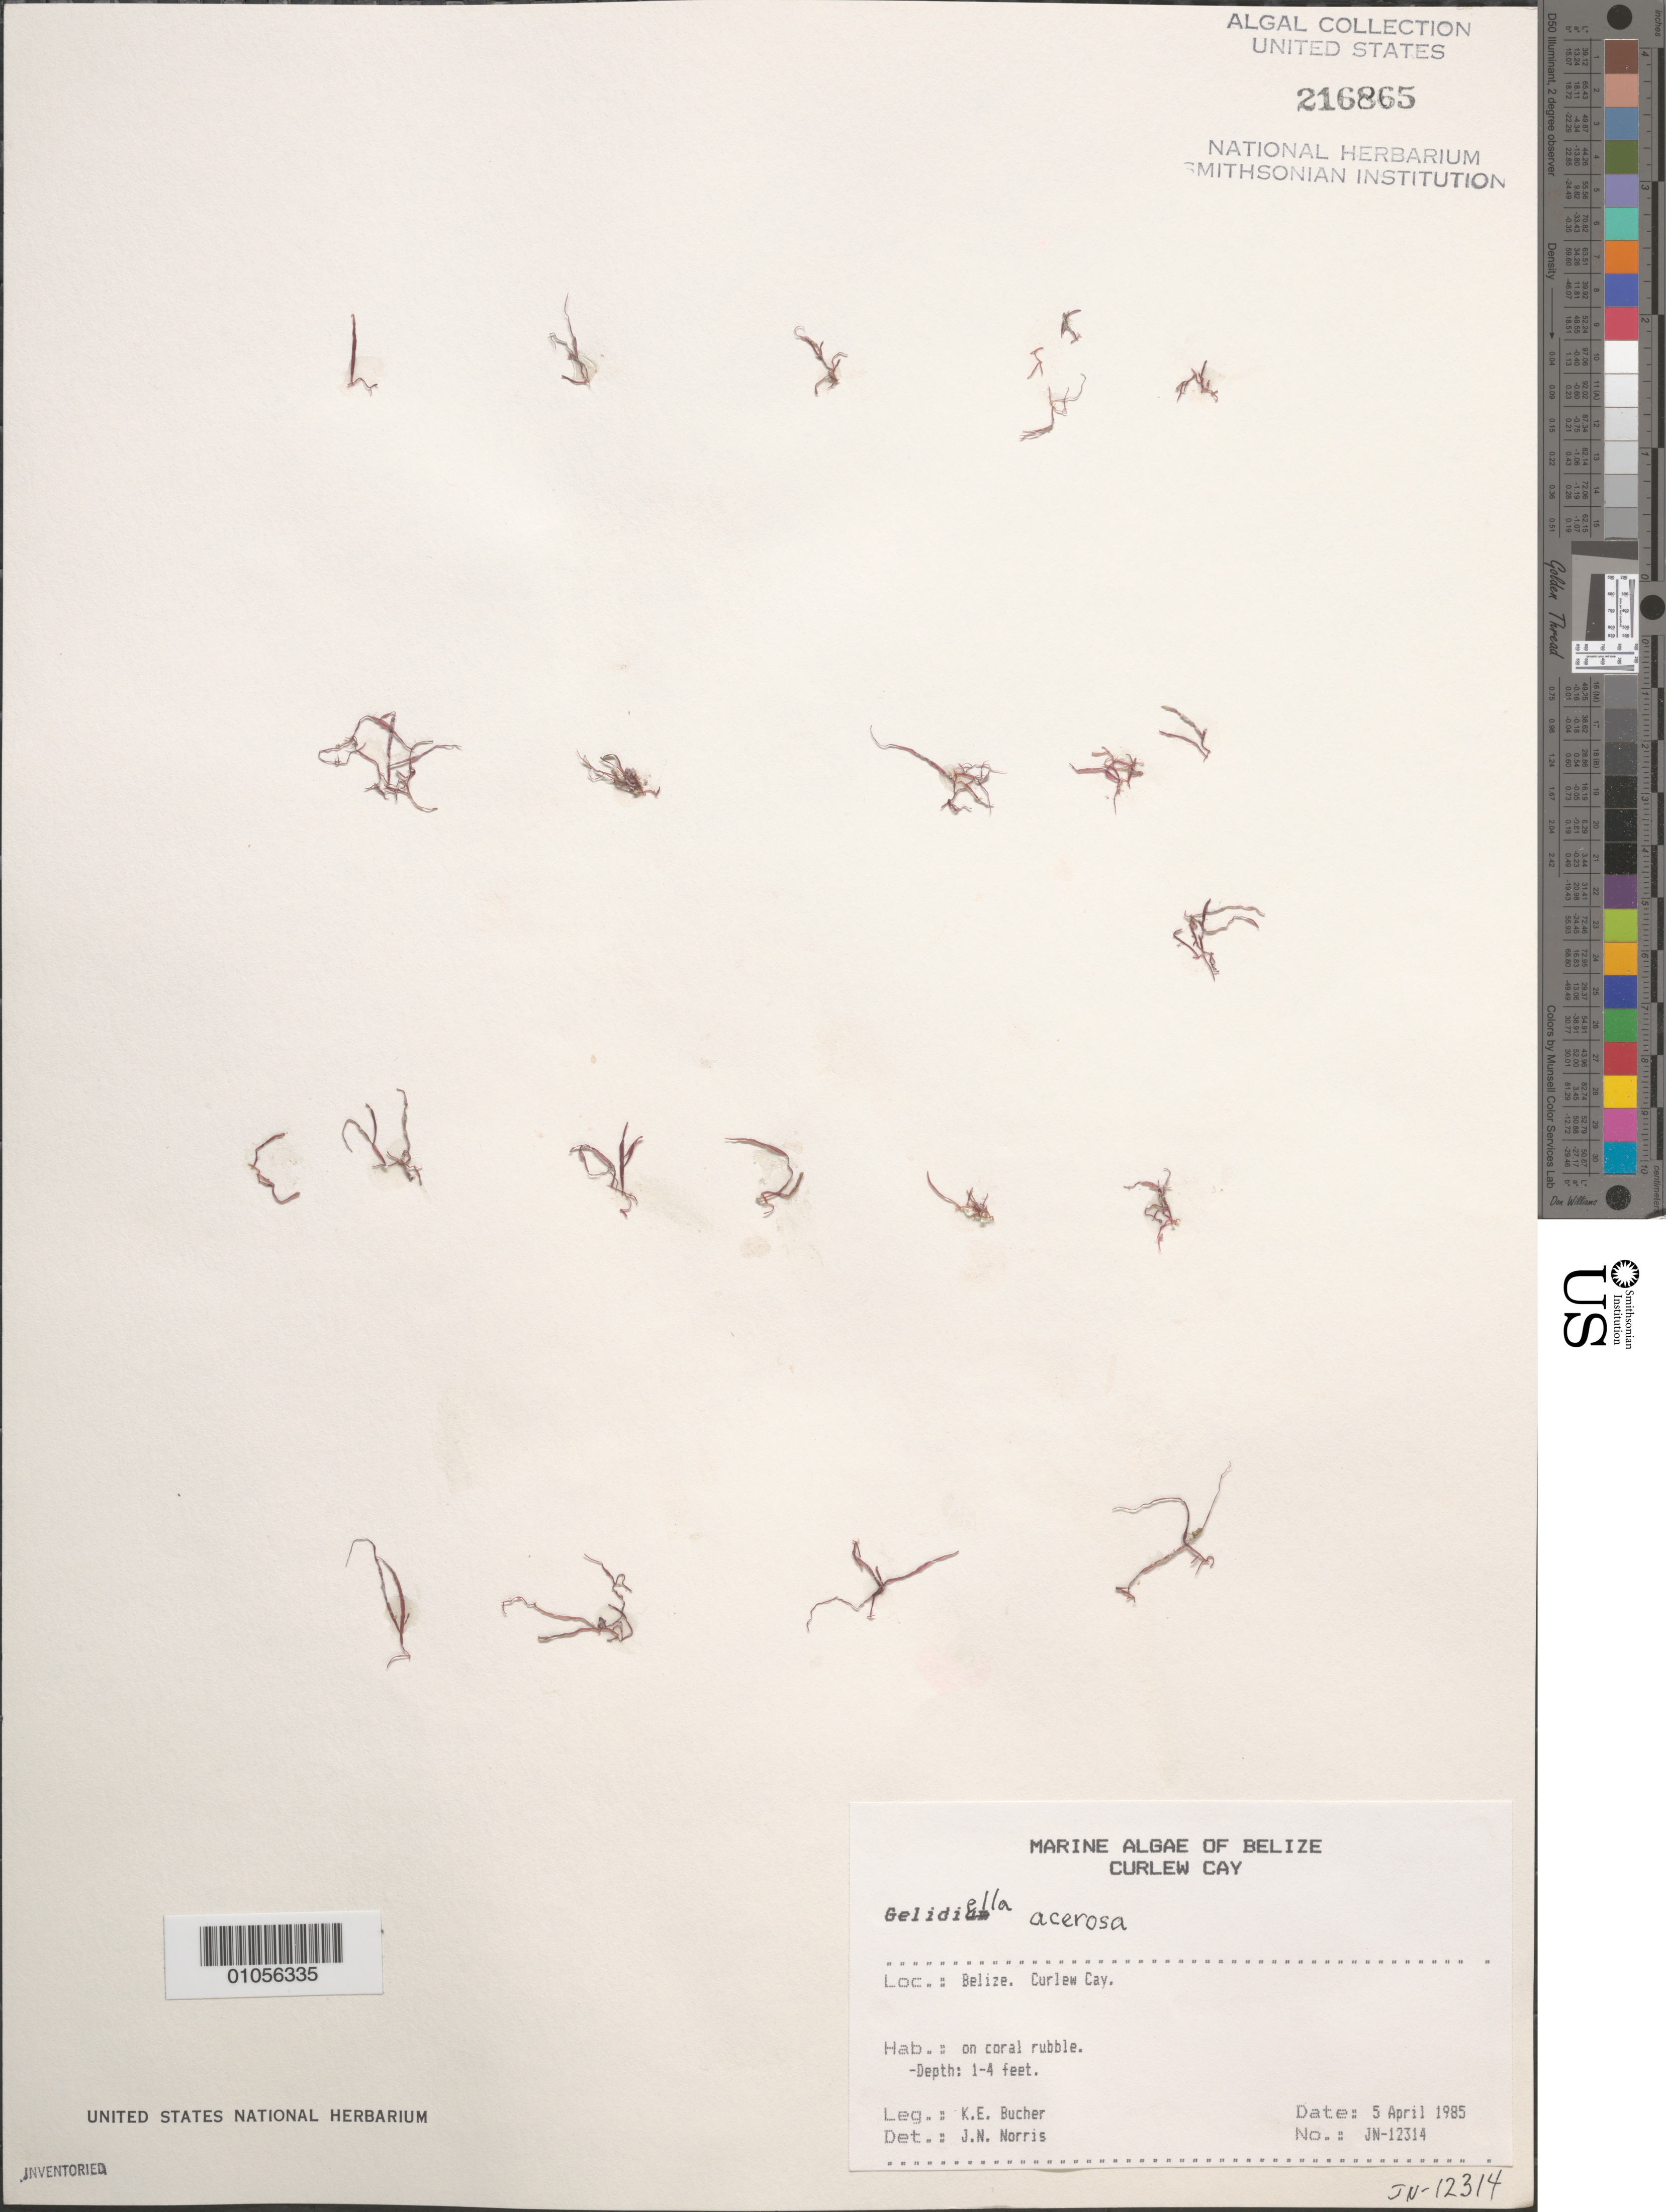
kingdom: Plantae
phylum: Rhodophyta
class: Florideophyceae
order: Gelidiales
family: Gelidiellaceae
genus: Gelidiella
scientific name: Gelidiella acerosa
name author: (Forssk.) Feldmann & G. Hamel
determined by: Norris, James N.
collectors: K. E. Bucher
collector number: JN-12314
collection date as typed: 05 Apr 1985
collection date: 1985-04-05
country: Belize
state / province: Stann Creek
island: Curlew Cay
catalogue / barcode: US 216865